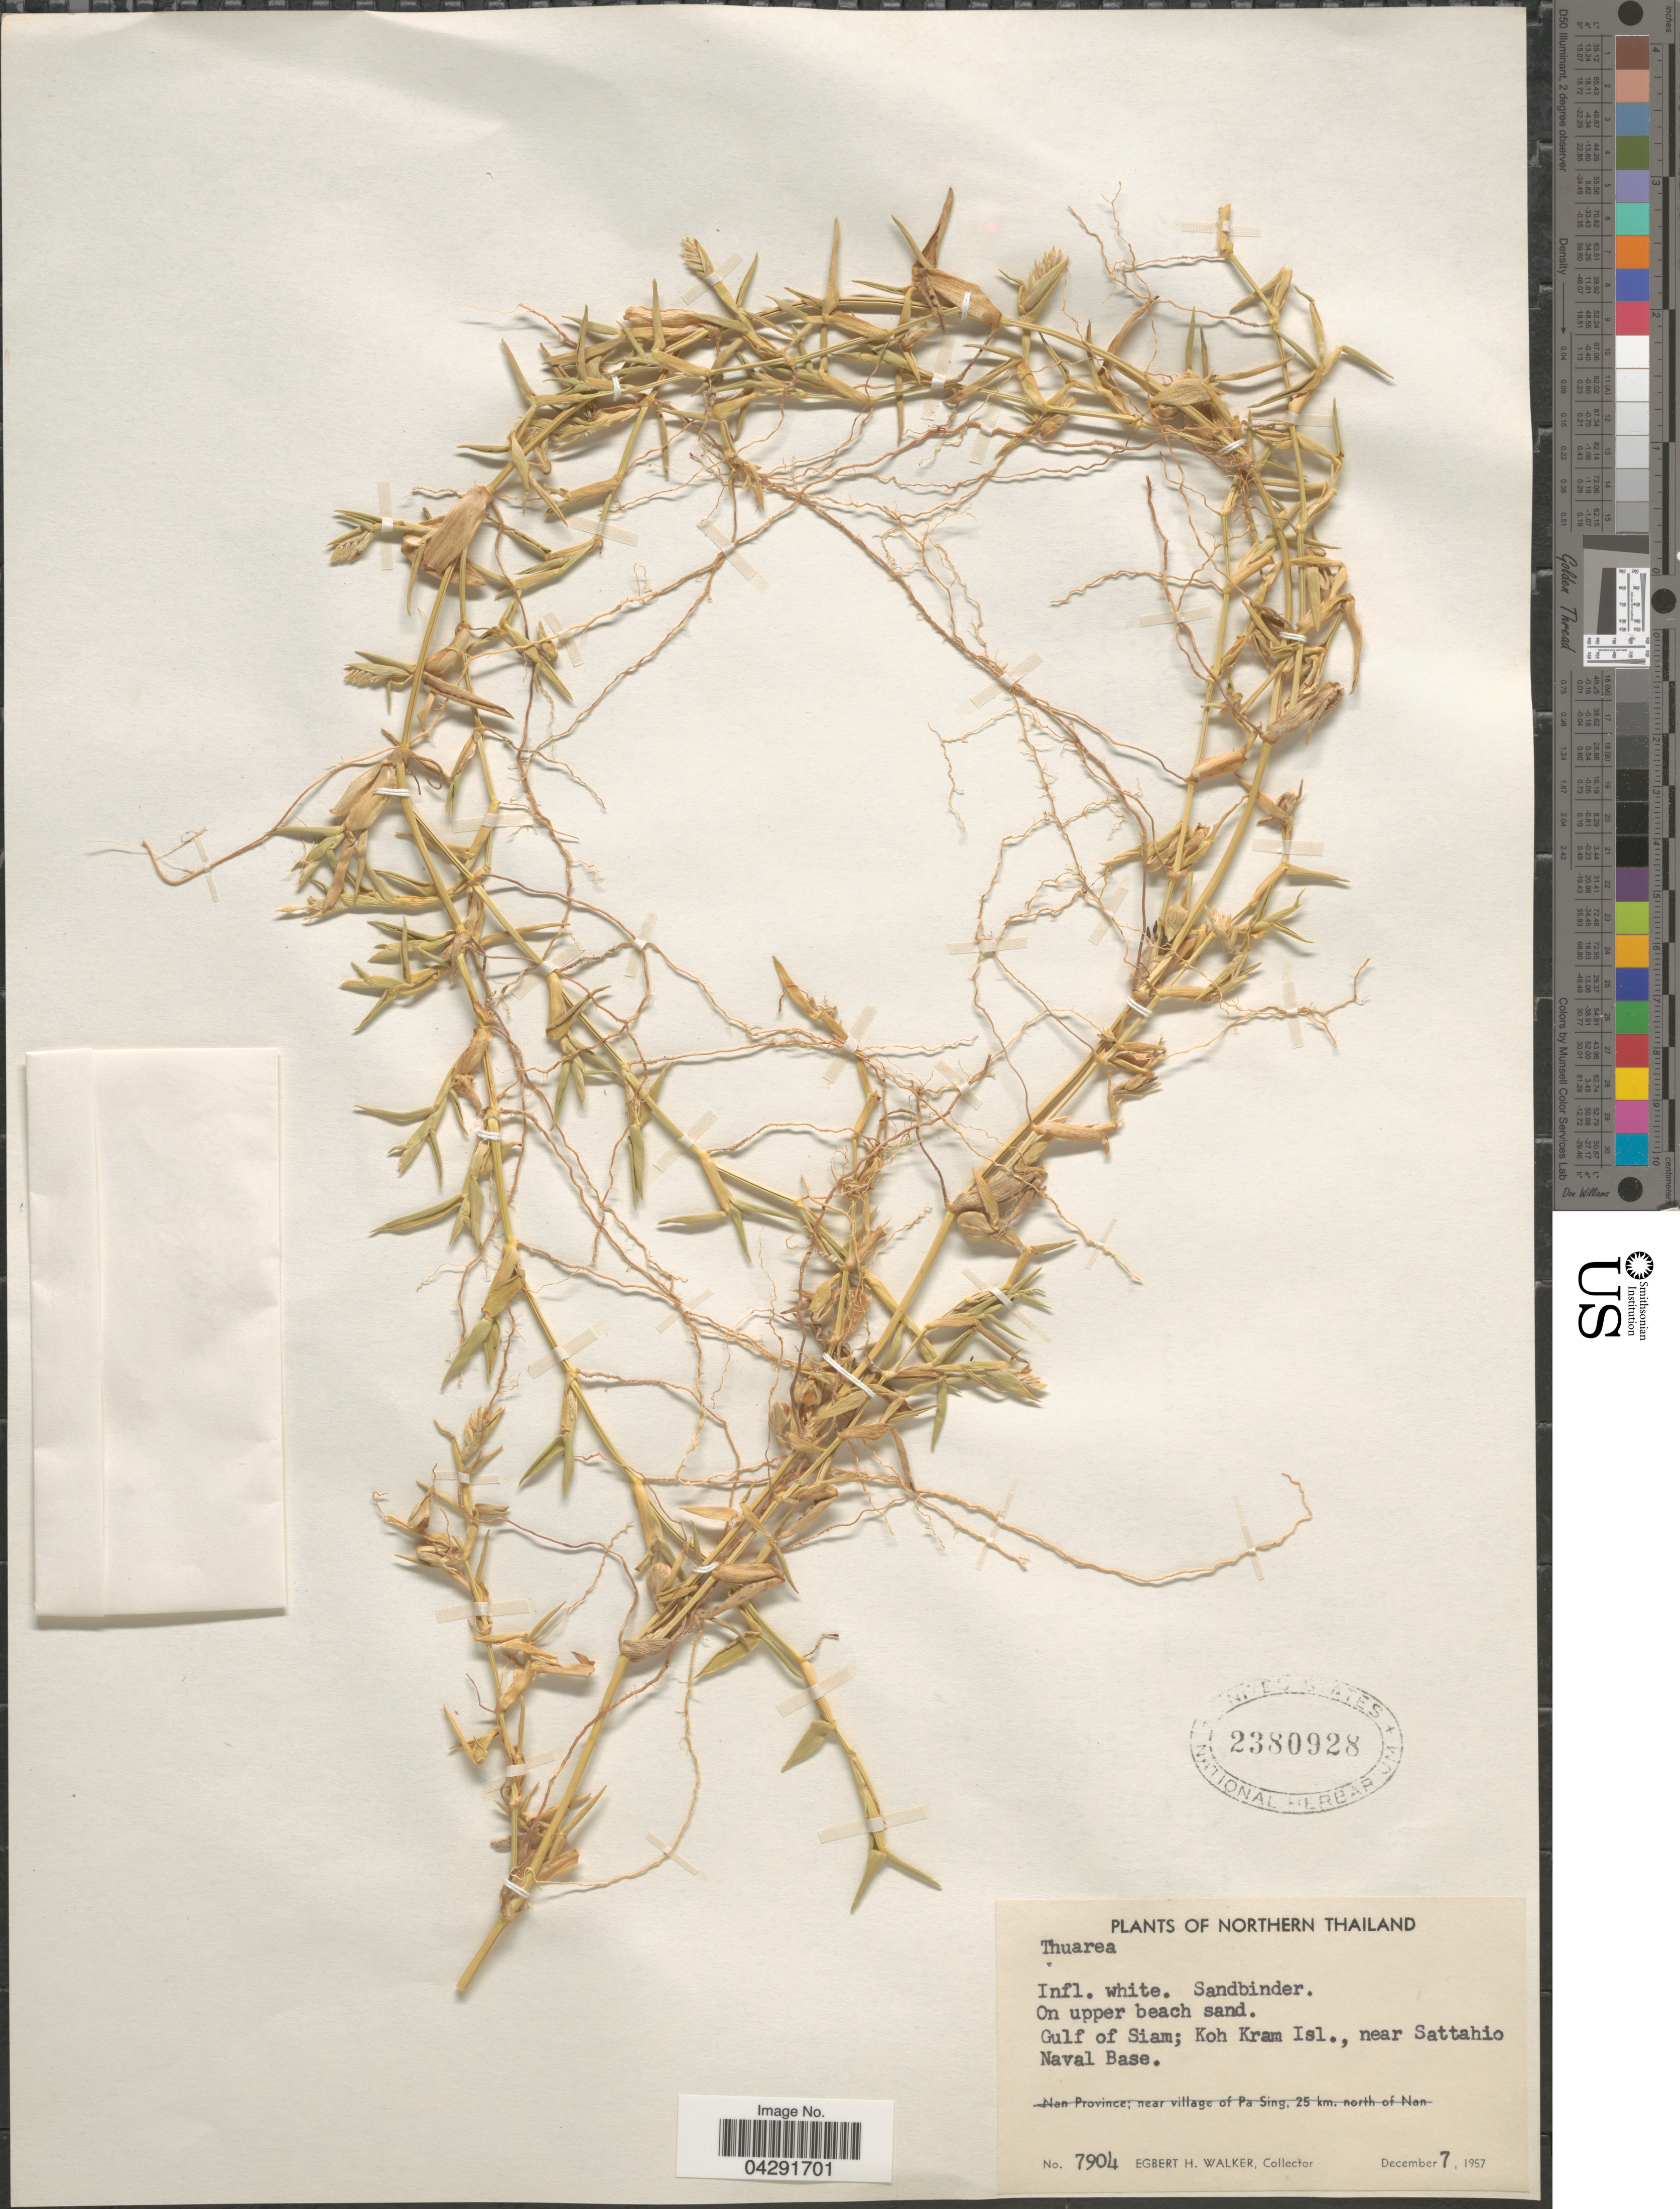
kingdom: Plantae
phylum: Tracheophyta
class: Liliopsida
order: Poales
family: Poaceae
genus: Thuarea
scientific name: Thuarea sp.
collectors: E. H. Walker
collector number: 7904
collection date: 1957-12-07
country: Thailand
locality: Northern Thailand. On upper beach sand. Gulf of Siam; Koh Kram Isl., near Sattahio Naval Base.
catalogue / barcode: US 2380928